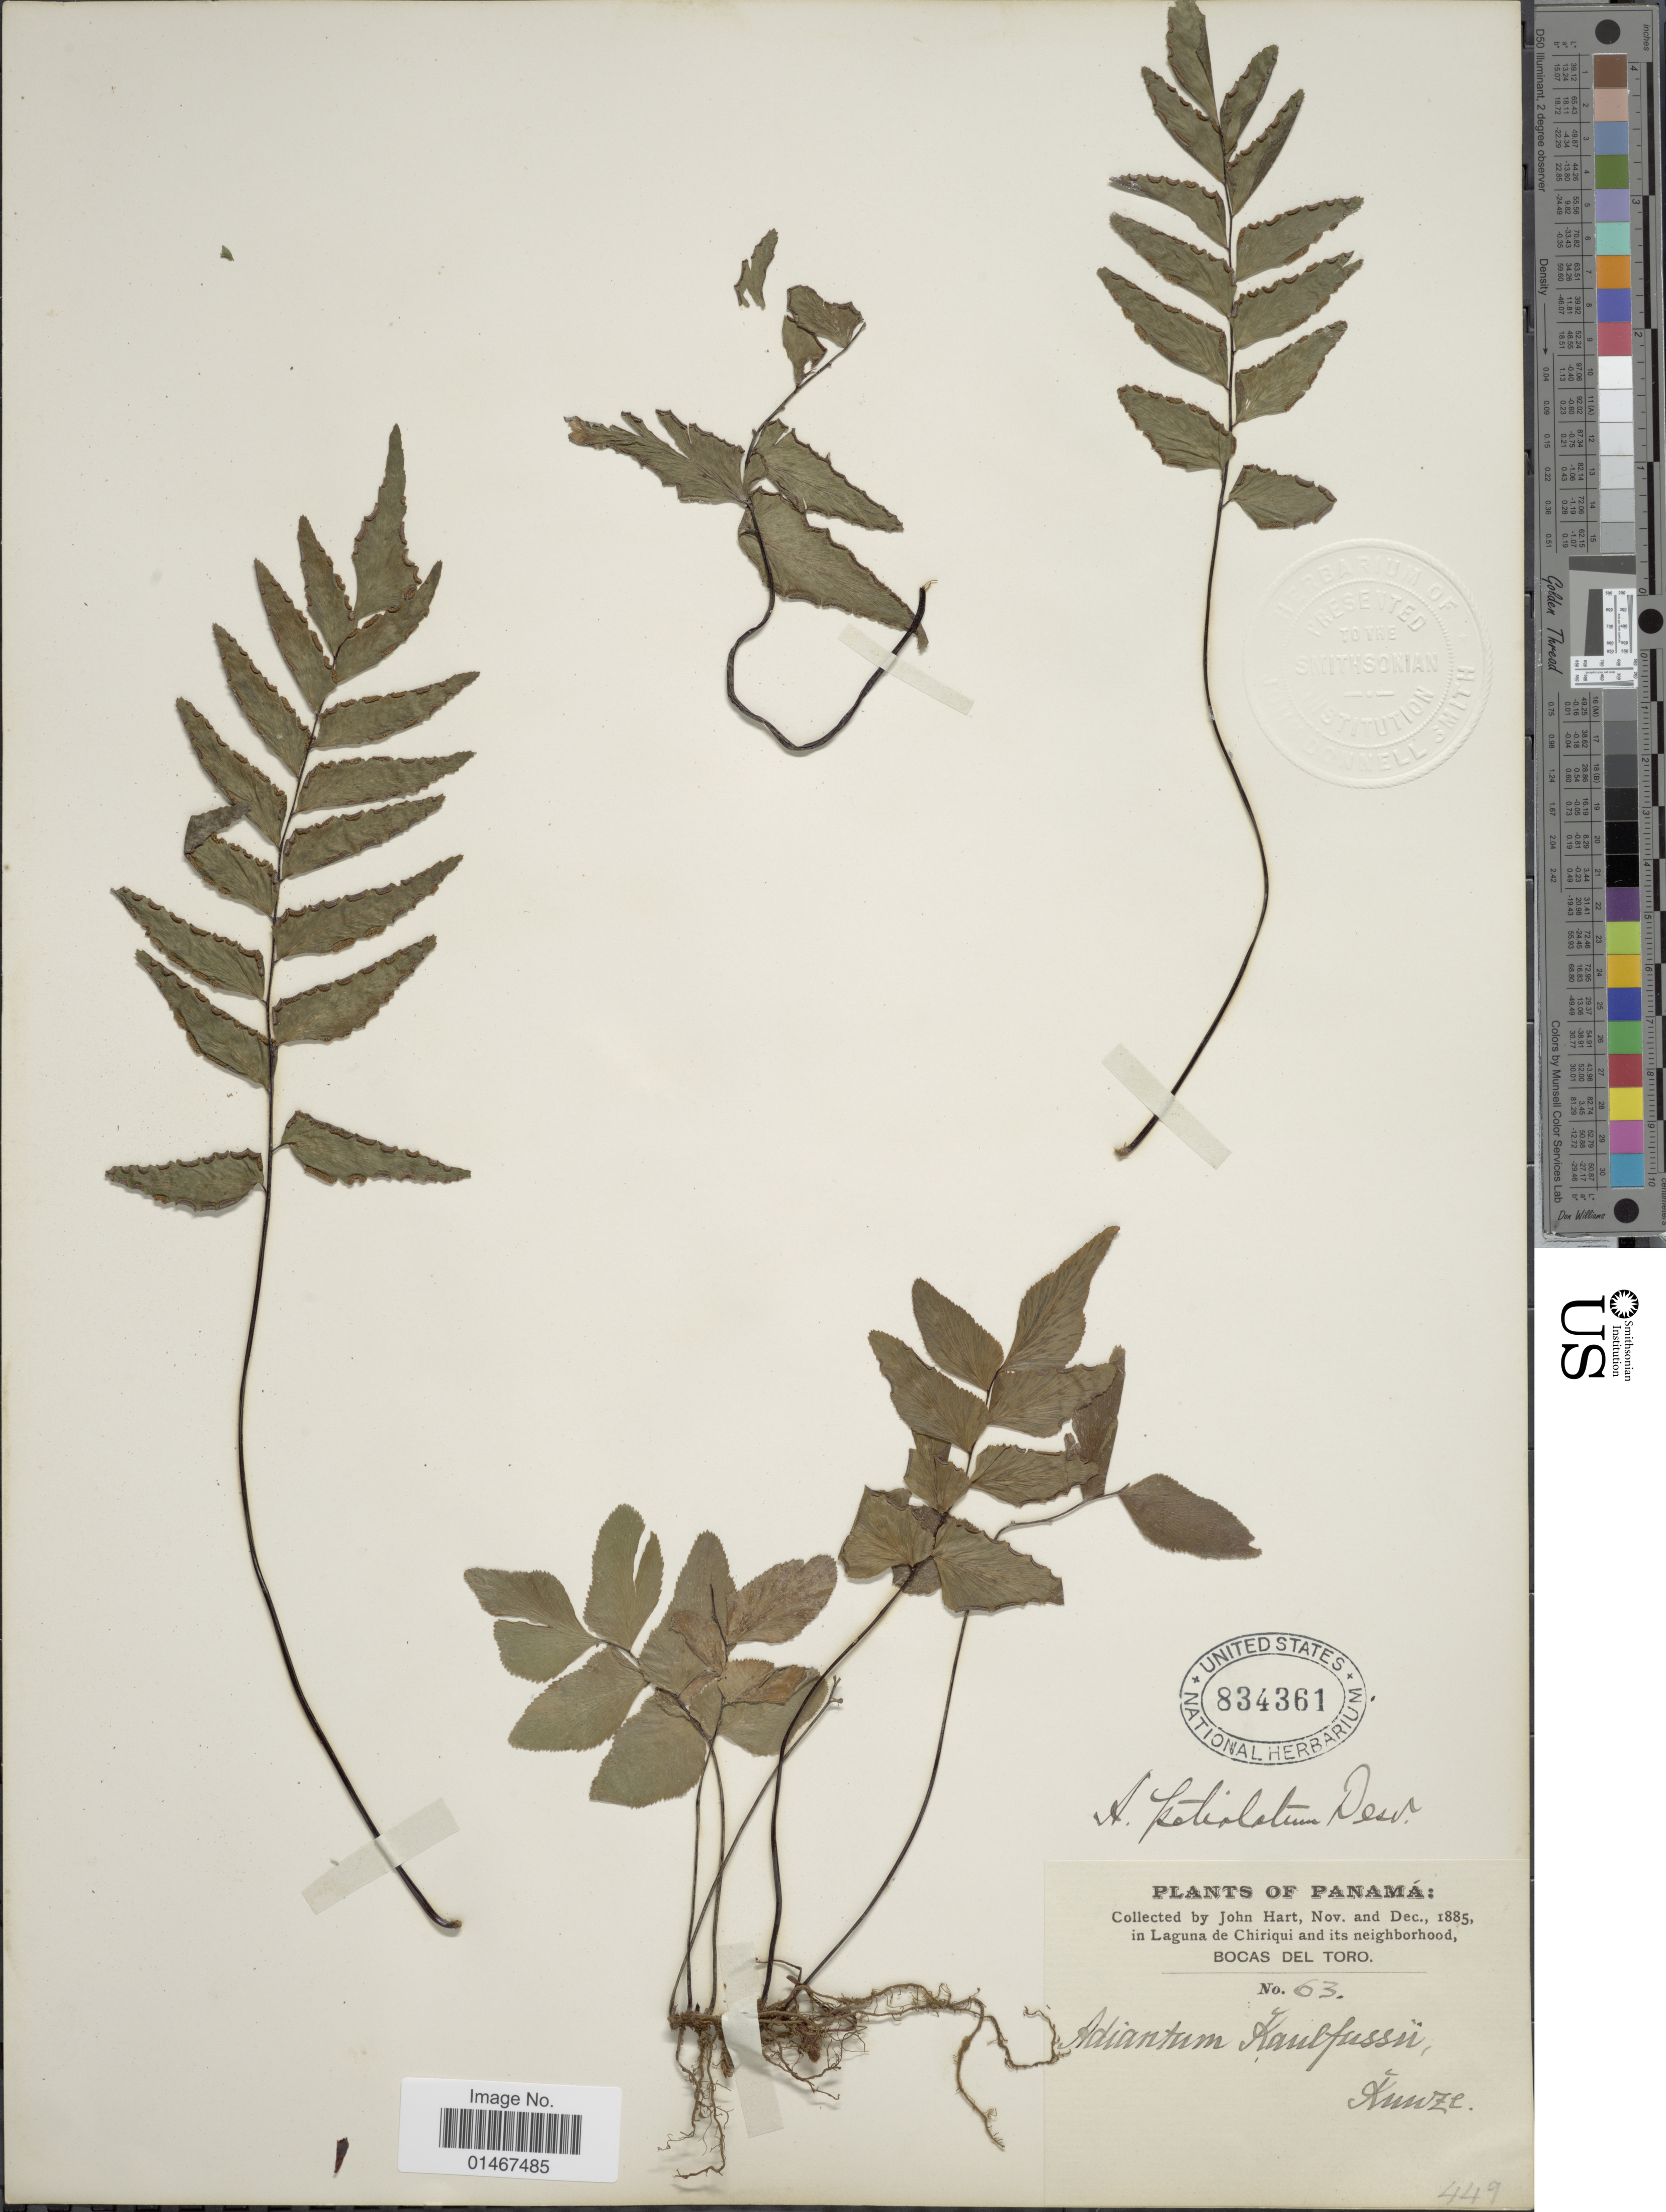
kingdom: Plantae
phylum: Tracheophyta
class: Polypodiopsida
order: Polypodiales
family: Pteridaceae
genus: Adiantum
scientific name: Adiantum petiolatum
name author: Desv.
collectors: J. H. Hart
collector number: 63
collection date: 1885-11/1885-12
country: Panama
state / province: Bocas del Toro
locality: In Laguna de Chiriqui and its neighborhood.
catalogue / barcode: US 834361